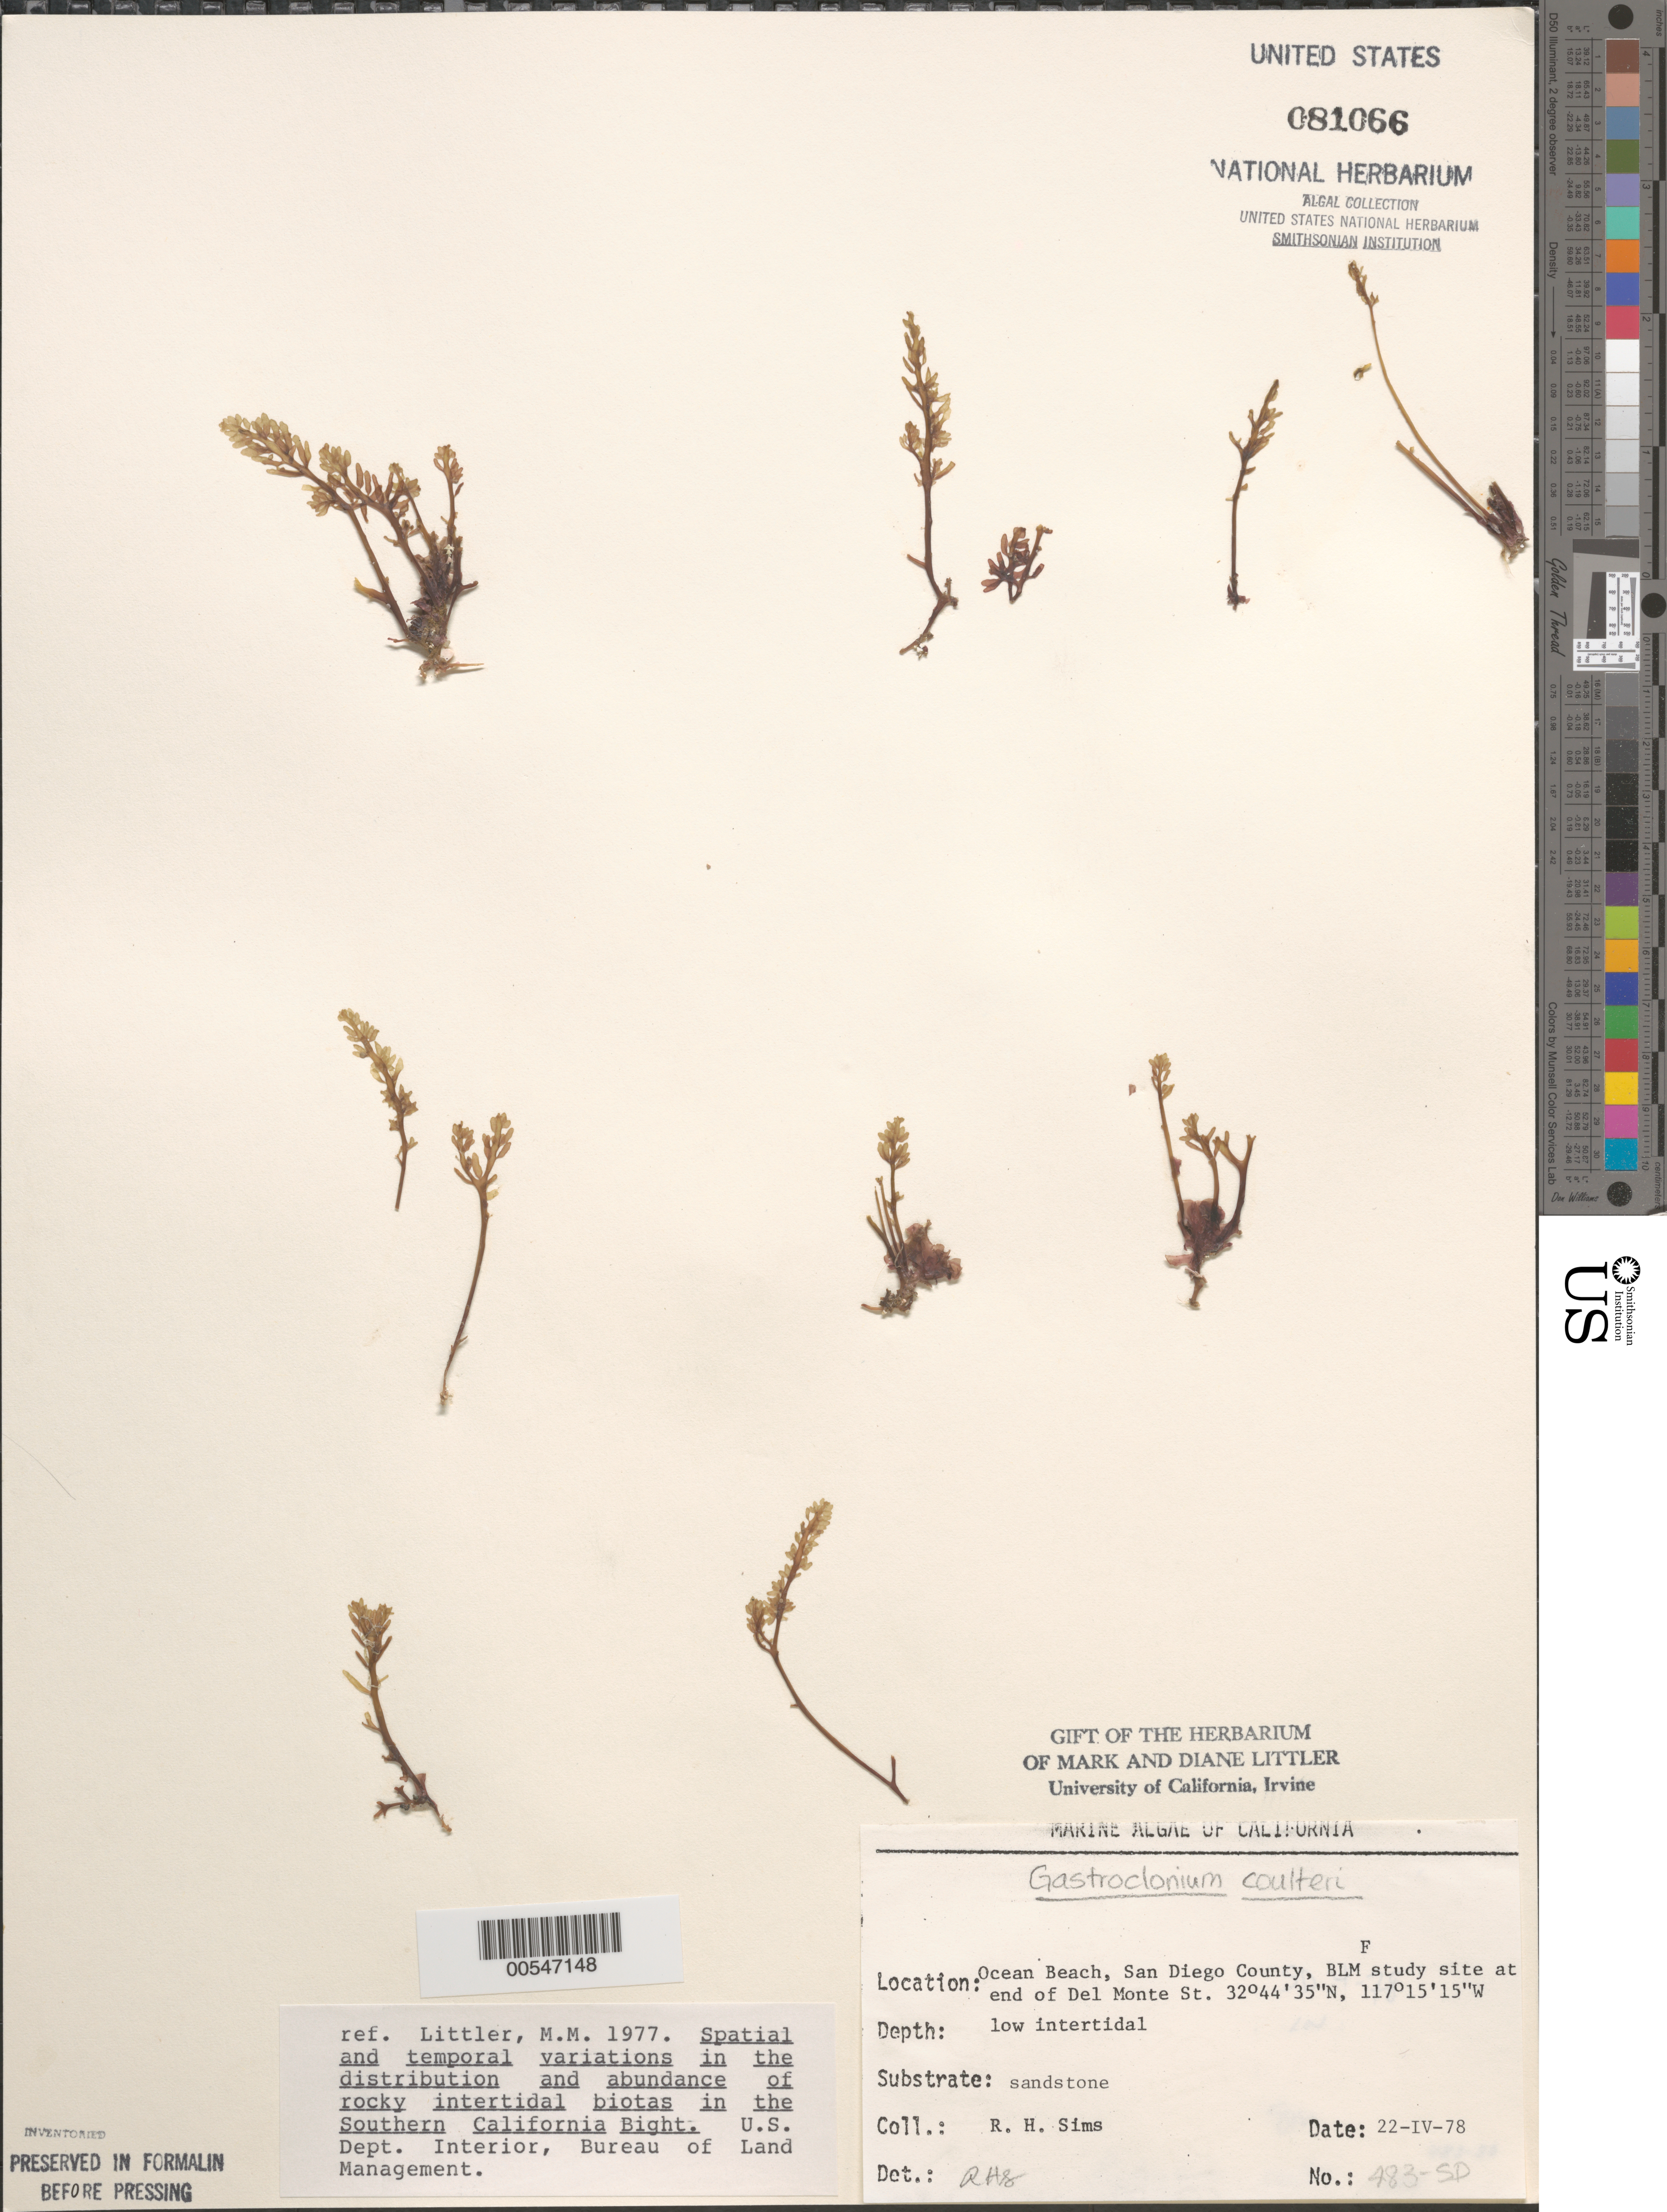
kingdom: Plantae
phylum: Rhodophyta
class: Florideophyceae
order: Rhodymeniales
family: Champiaceae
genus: Neogastroclonium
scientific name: Neogastroclonium subarticulatum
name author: (Turner) L. Le Gall et al.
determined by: Algae name updating Project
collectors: R. H. Sims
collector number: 483-sd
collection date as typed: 22 Apr 1978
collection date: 1978-04-22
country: United States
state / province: California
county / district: San Diego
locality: Ocean Beach, end of Del Monte Street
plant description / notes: BLM-SOCALBIGHT Rocky Intertidal Survey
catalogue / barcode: US 81066